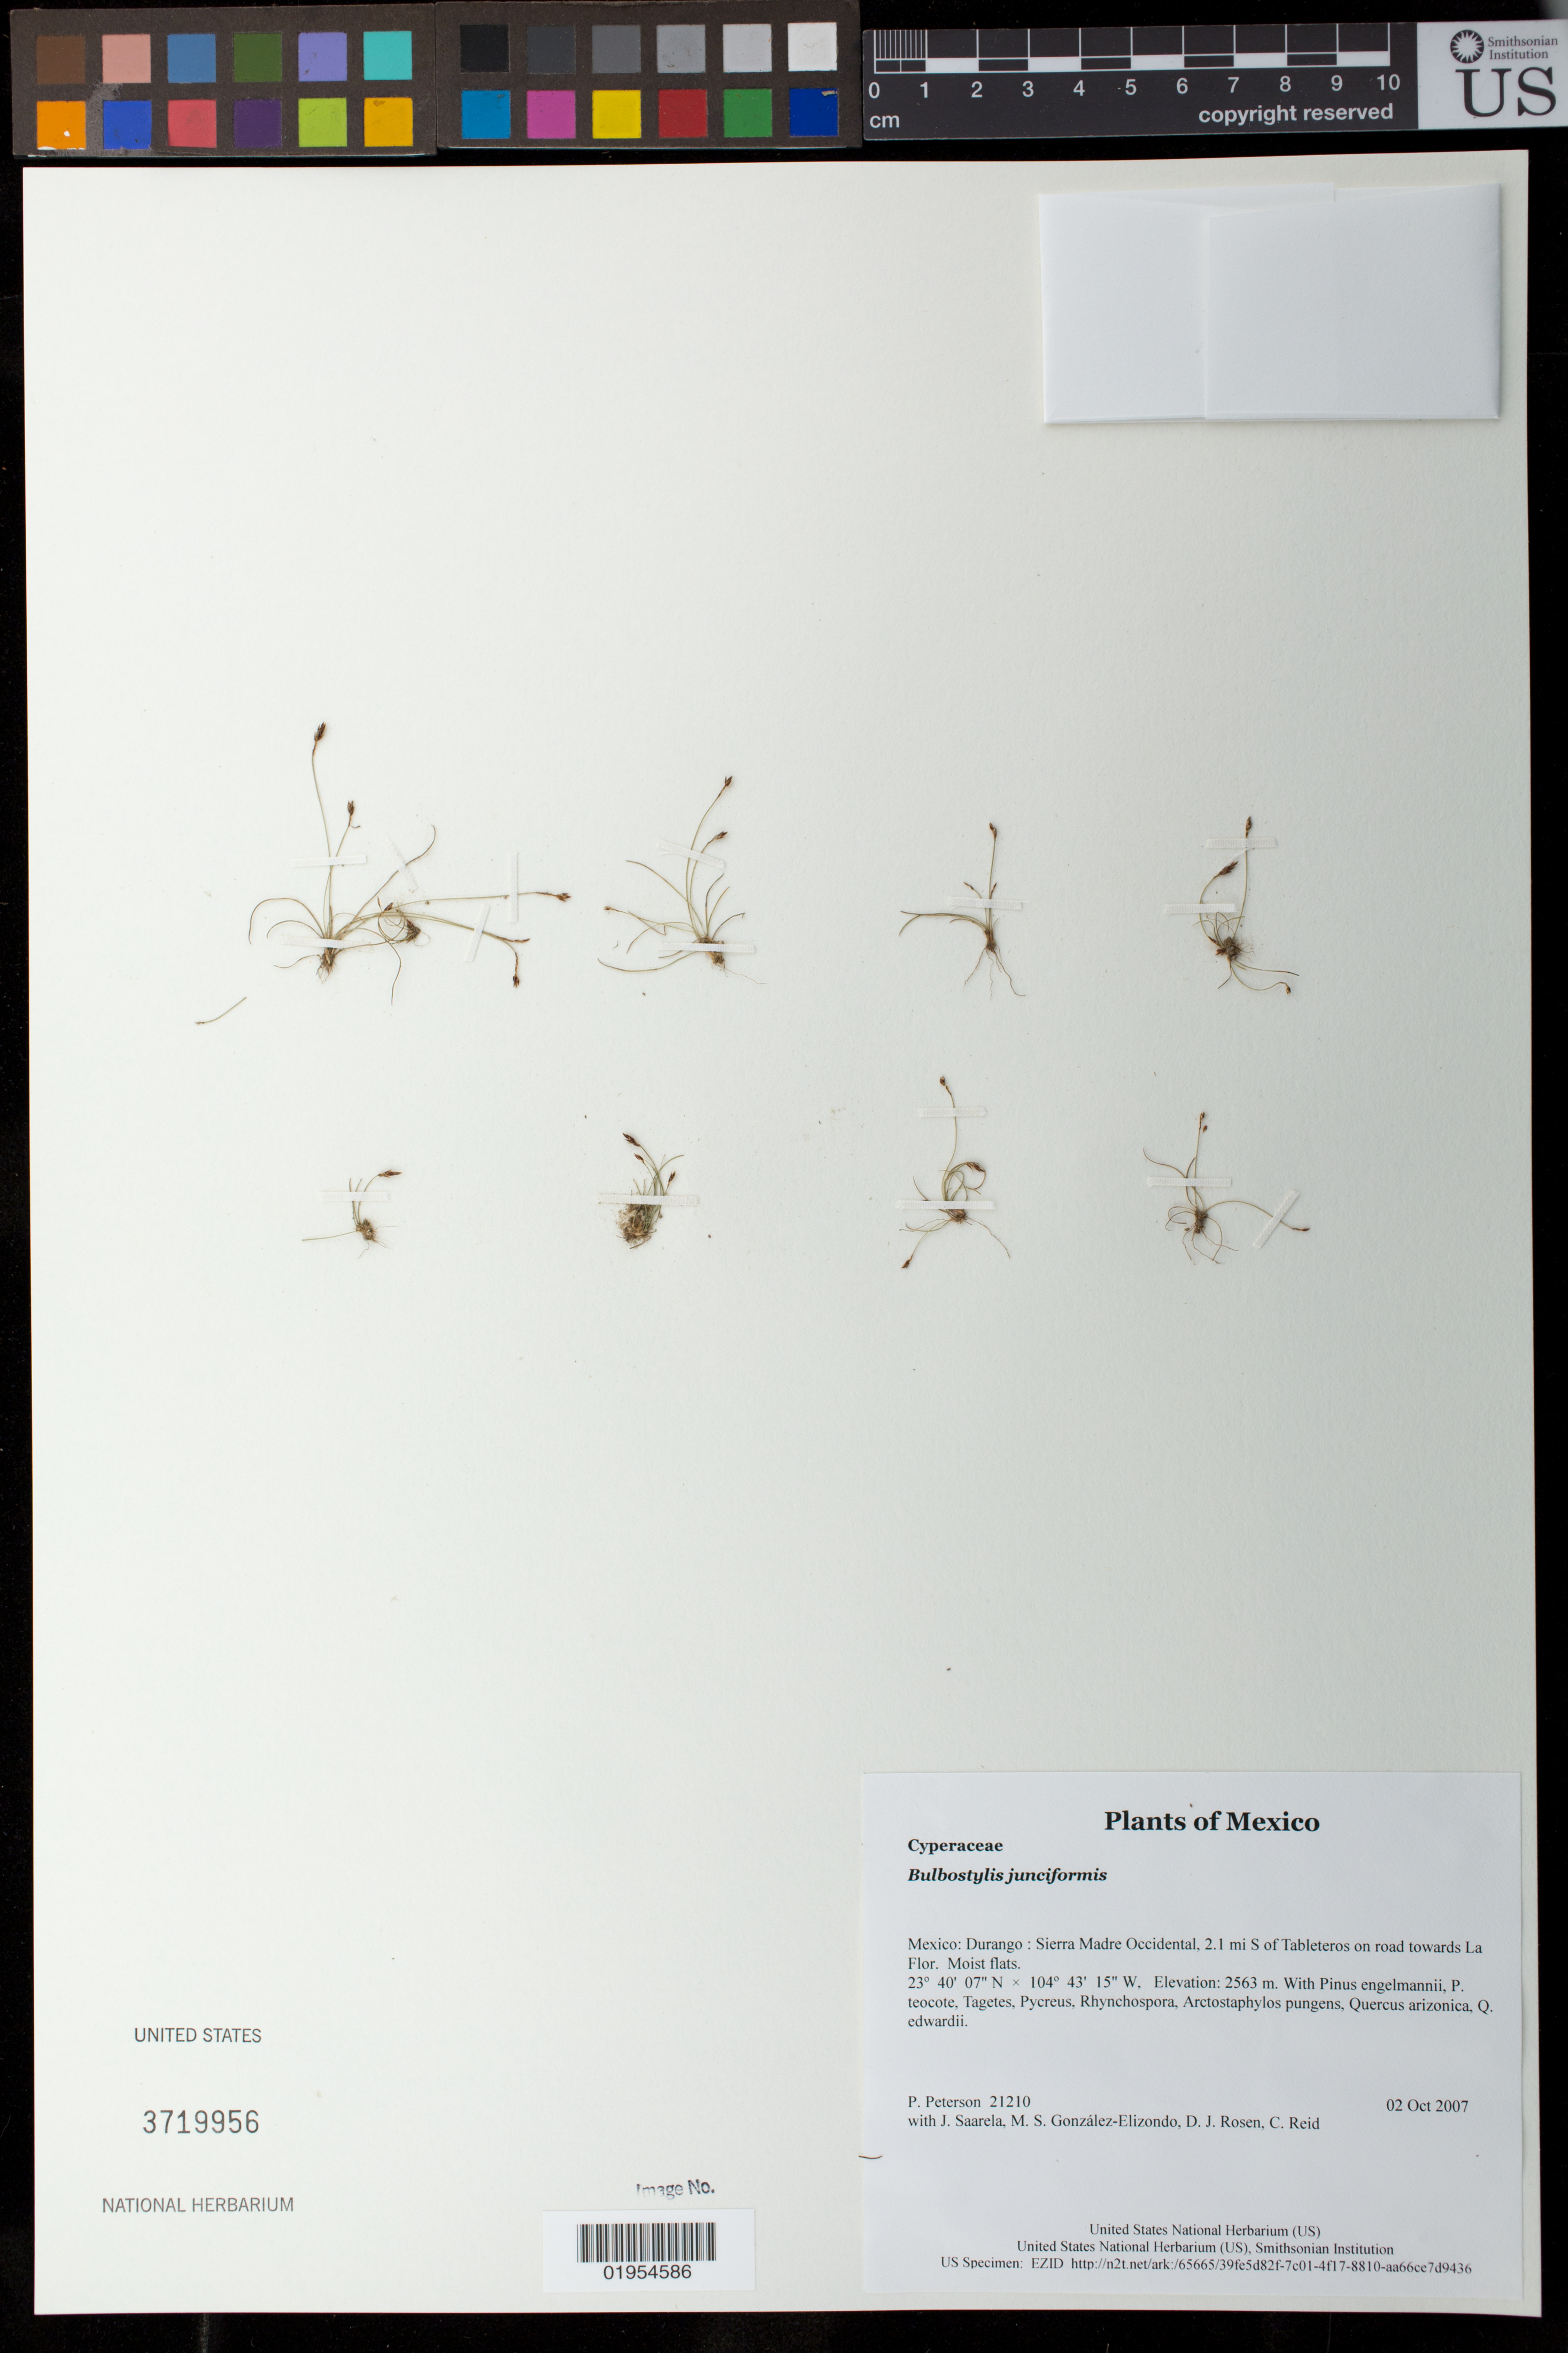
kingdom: Plantae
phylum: Tracheophyta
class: Liliopsida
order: Poales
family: Cyperaceae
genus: Bulbostylis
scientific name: Bulbostylis funckii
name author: (Steud.) C.B. Clarke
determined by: Strong, Mark T., (BOT), Smithsonian Institution - National Museum of Natural History (UNITED STATES)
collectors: P. M. Peterson, J. Saarela, M. S. González-Elizondo, D. J. Rosen & C. Reid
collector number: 21210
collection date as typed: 02 Oct 2007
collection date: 2007-10-02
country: Mexico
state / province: Durango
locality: Sierra Madre Occidental, 2.1 mi S of Tableteros on road towards La Flor. Moist flats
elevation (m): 2563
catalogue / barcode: US 3719956